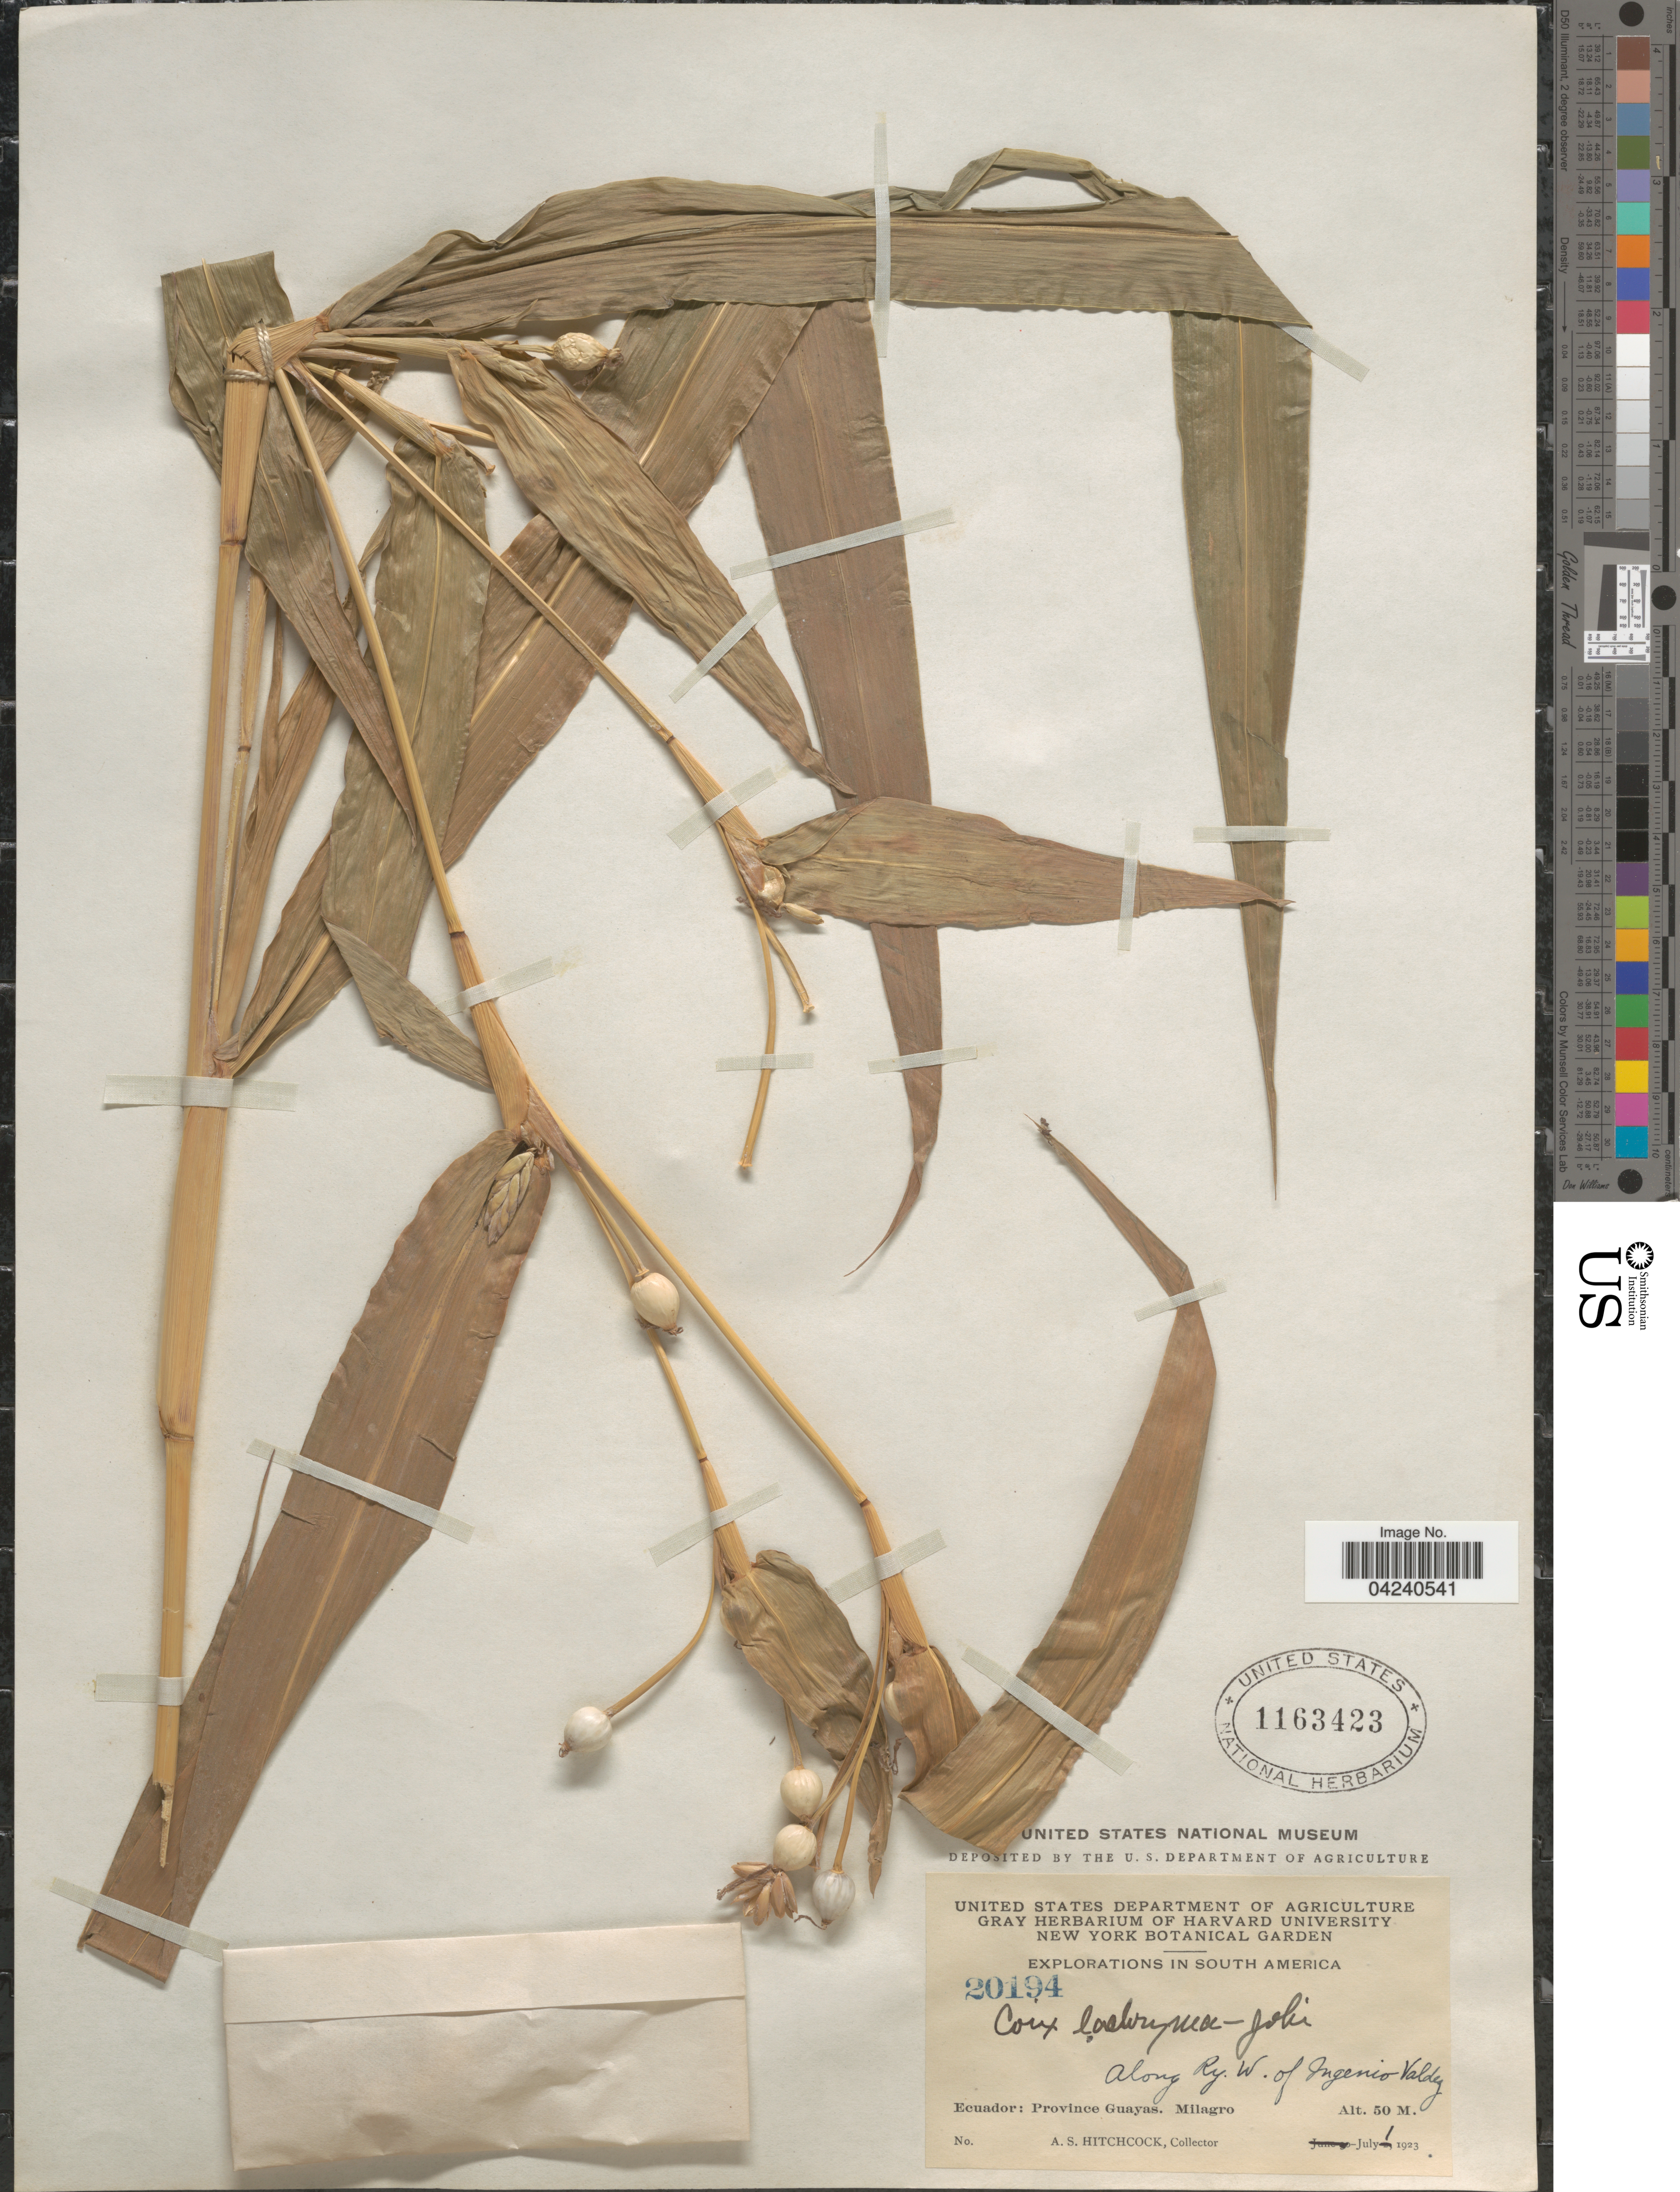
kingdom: Plantae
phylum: Tracheophyta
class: Liliopsida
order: Poales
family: Poaceae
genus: Coix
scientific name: Coix lacryma-jobi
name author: L.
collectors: A. S. Hitchcock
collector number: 20194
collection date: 1923-07-01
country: Ecuador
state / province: Guayas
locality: Explorations in South America. Along Ry. W. of Ingenio Valdez. Milagro.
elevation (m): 50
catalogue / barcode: US 1163423